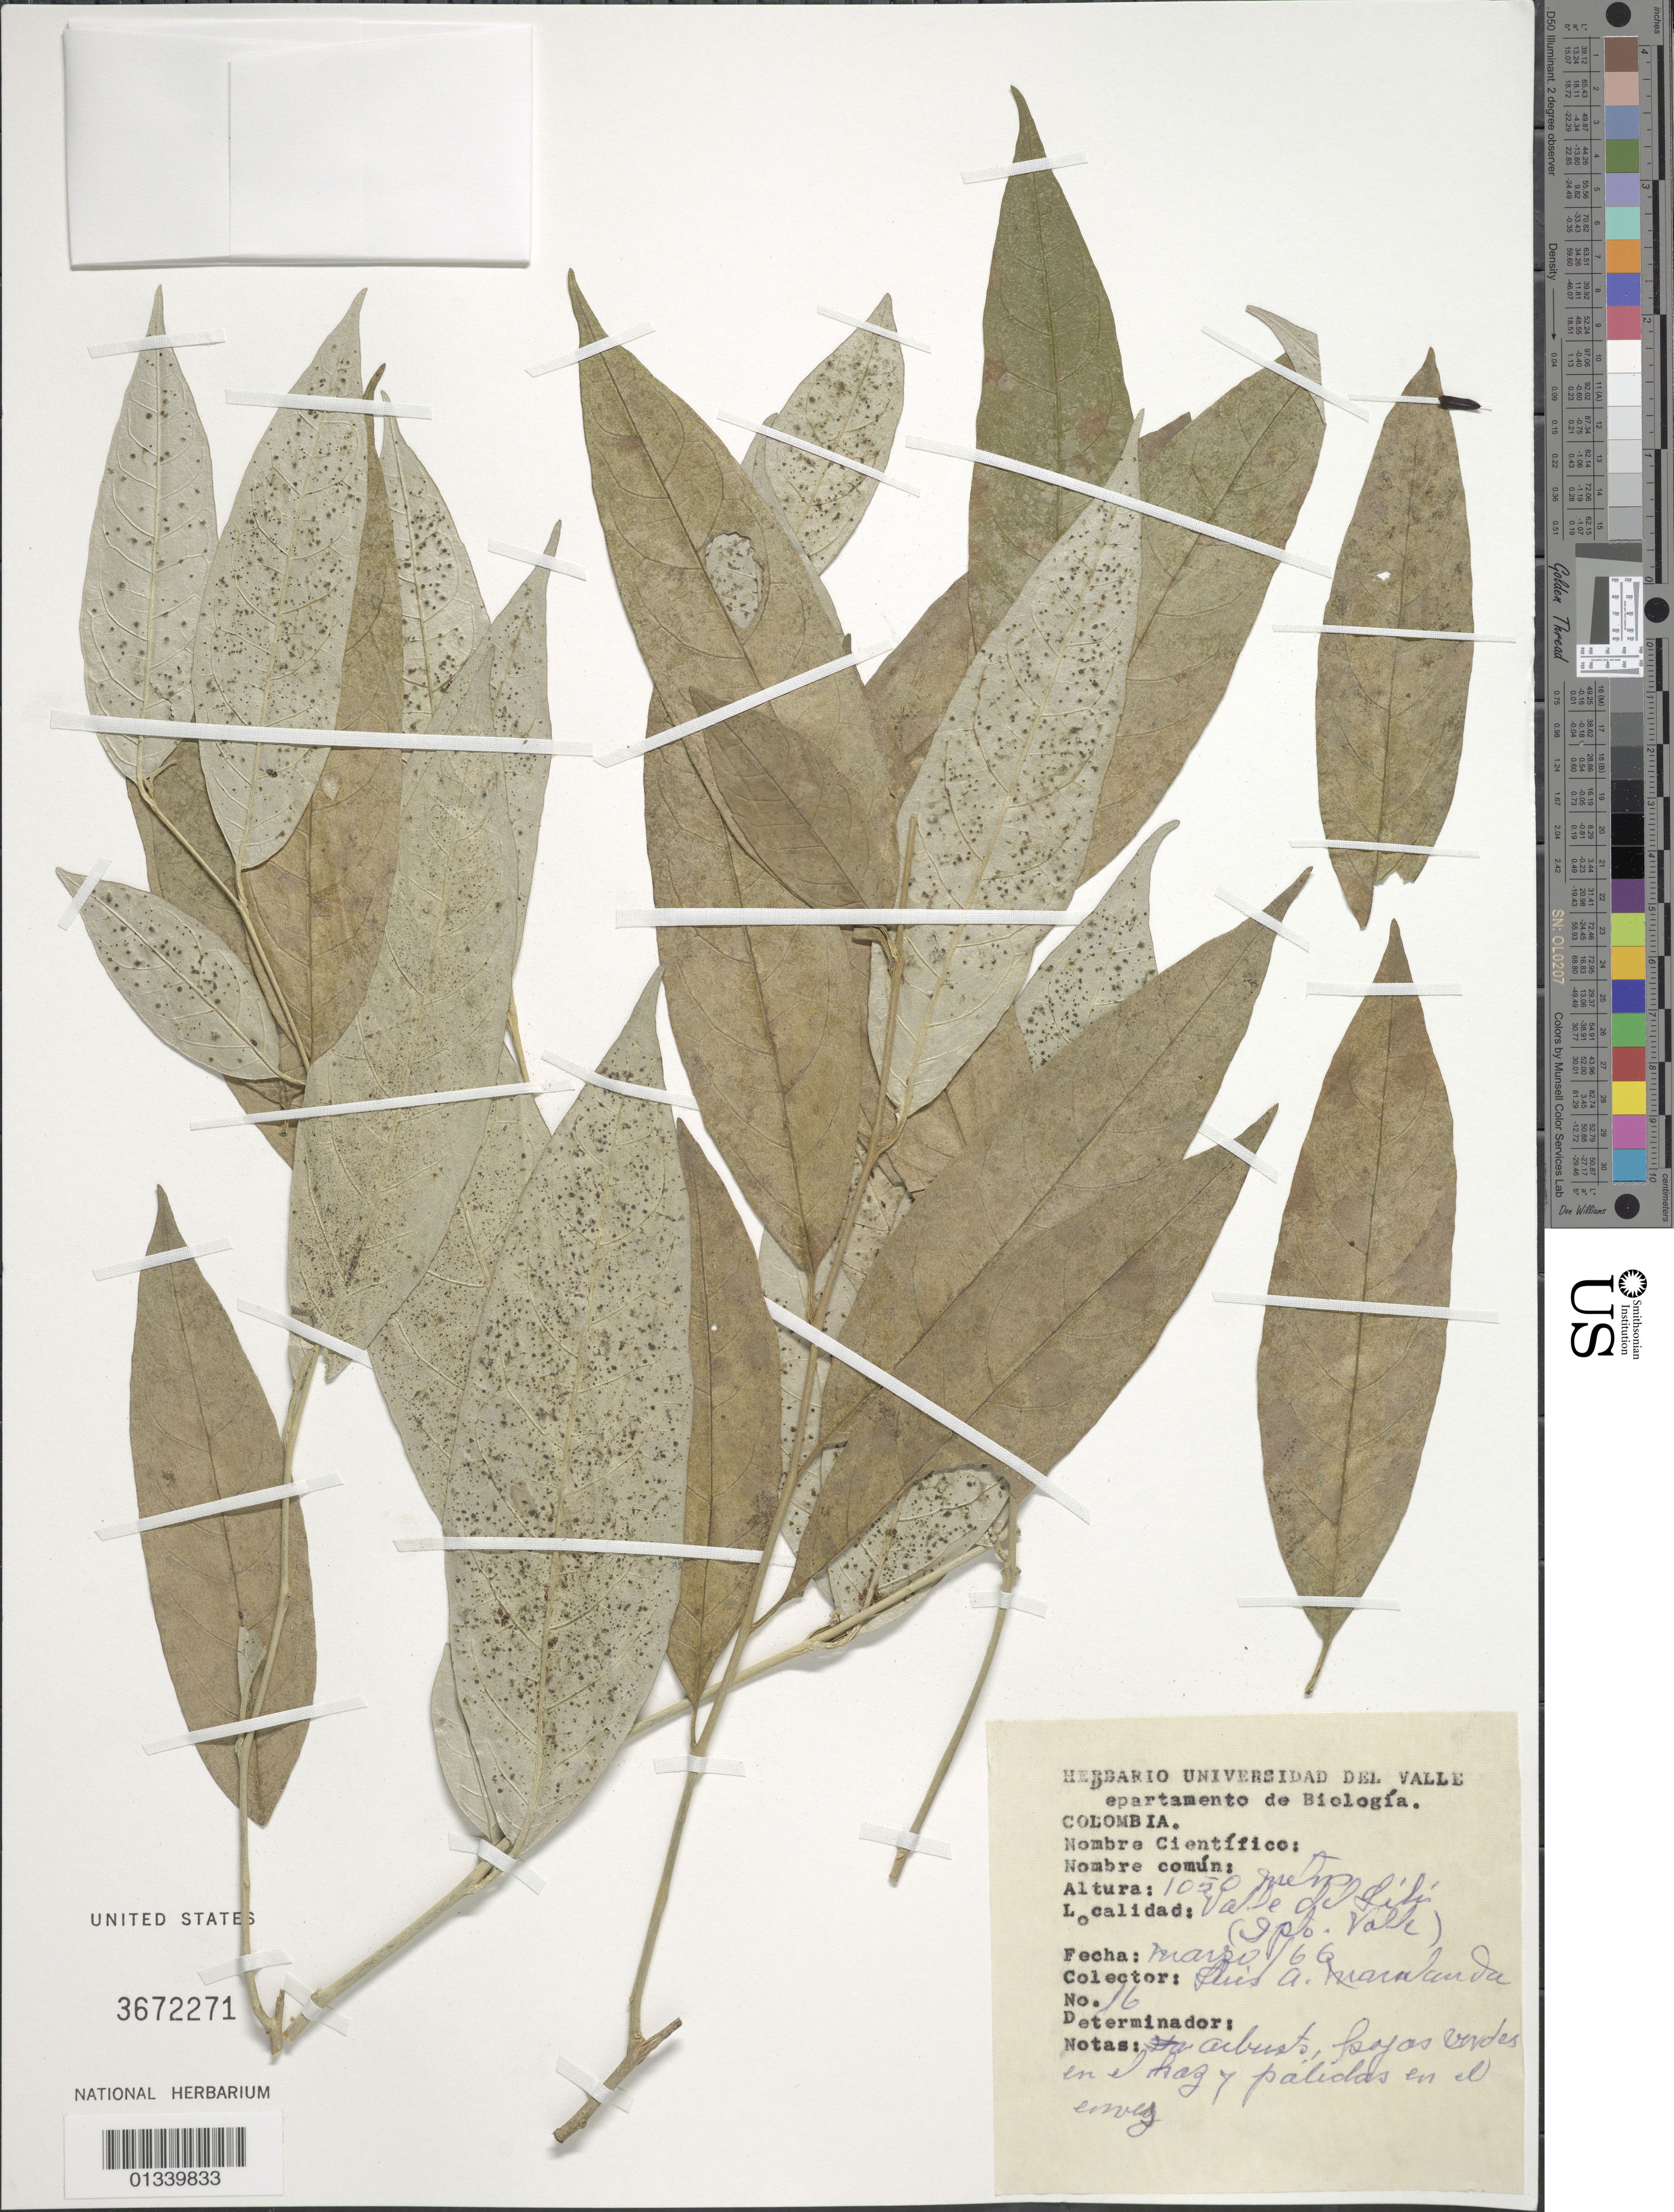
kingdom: Plantae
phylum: Tracheophyta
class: Magnoliopsida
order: Solanales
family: Solanaceae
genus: Solanum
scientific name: Solanum sp.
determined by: Londoño-Echeverri, Y.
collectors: L. Maitiney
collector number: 16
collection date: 1966-03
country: Colombia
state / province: Valle del Cauca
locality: Valle del Lili.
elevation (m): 1050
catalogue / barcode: US 3672271